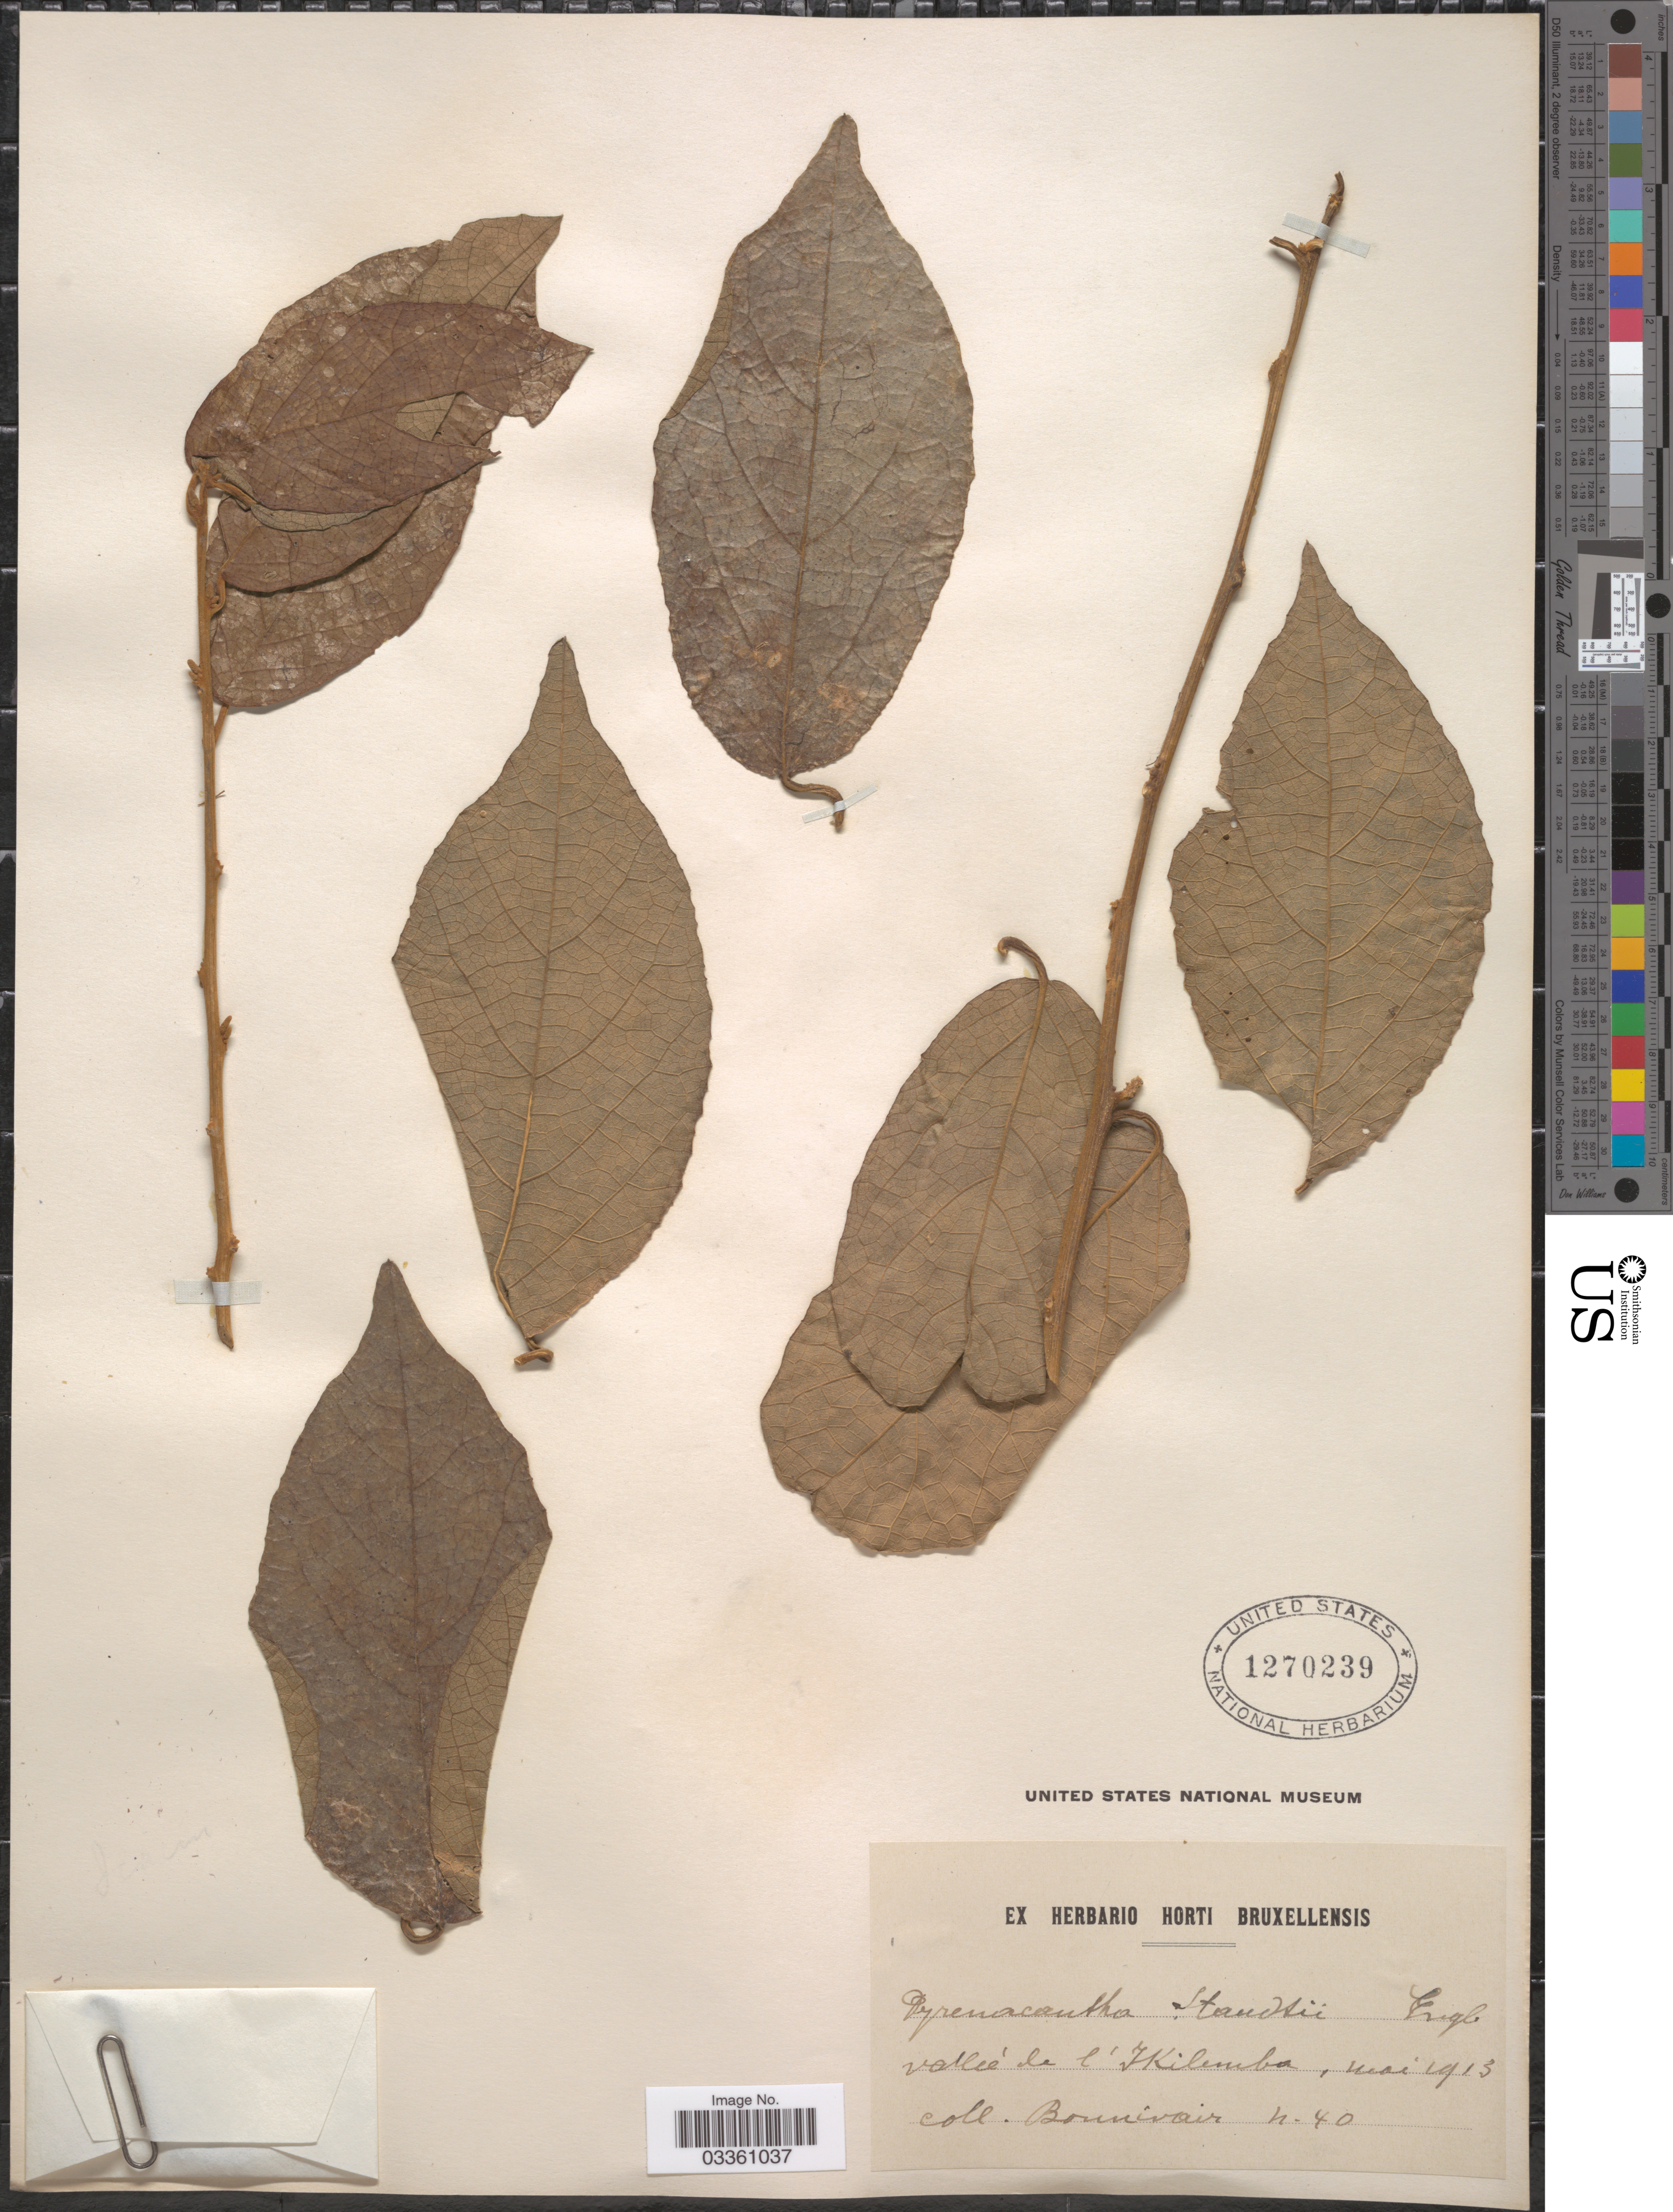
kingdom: Plantae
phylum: Tracheophyta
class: Magnoliopsida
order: Icacinales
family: Icacinaceae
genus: Pyrenacantha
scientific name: Pyrenacantha staudtii var. staudtii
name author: (Engl.) Engl.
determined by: Strong, Mark T., (BOT), Smithsonian Institution - National Museum of Natural History (UNITED STATES)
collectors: Bonnivair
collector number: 40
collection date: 1913-05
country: Congo, Democratic Republic of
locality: Valleé la l'Ikilemba.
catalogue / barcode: US 1270239